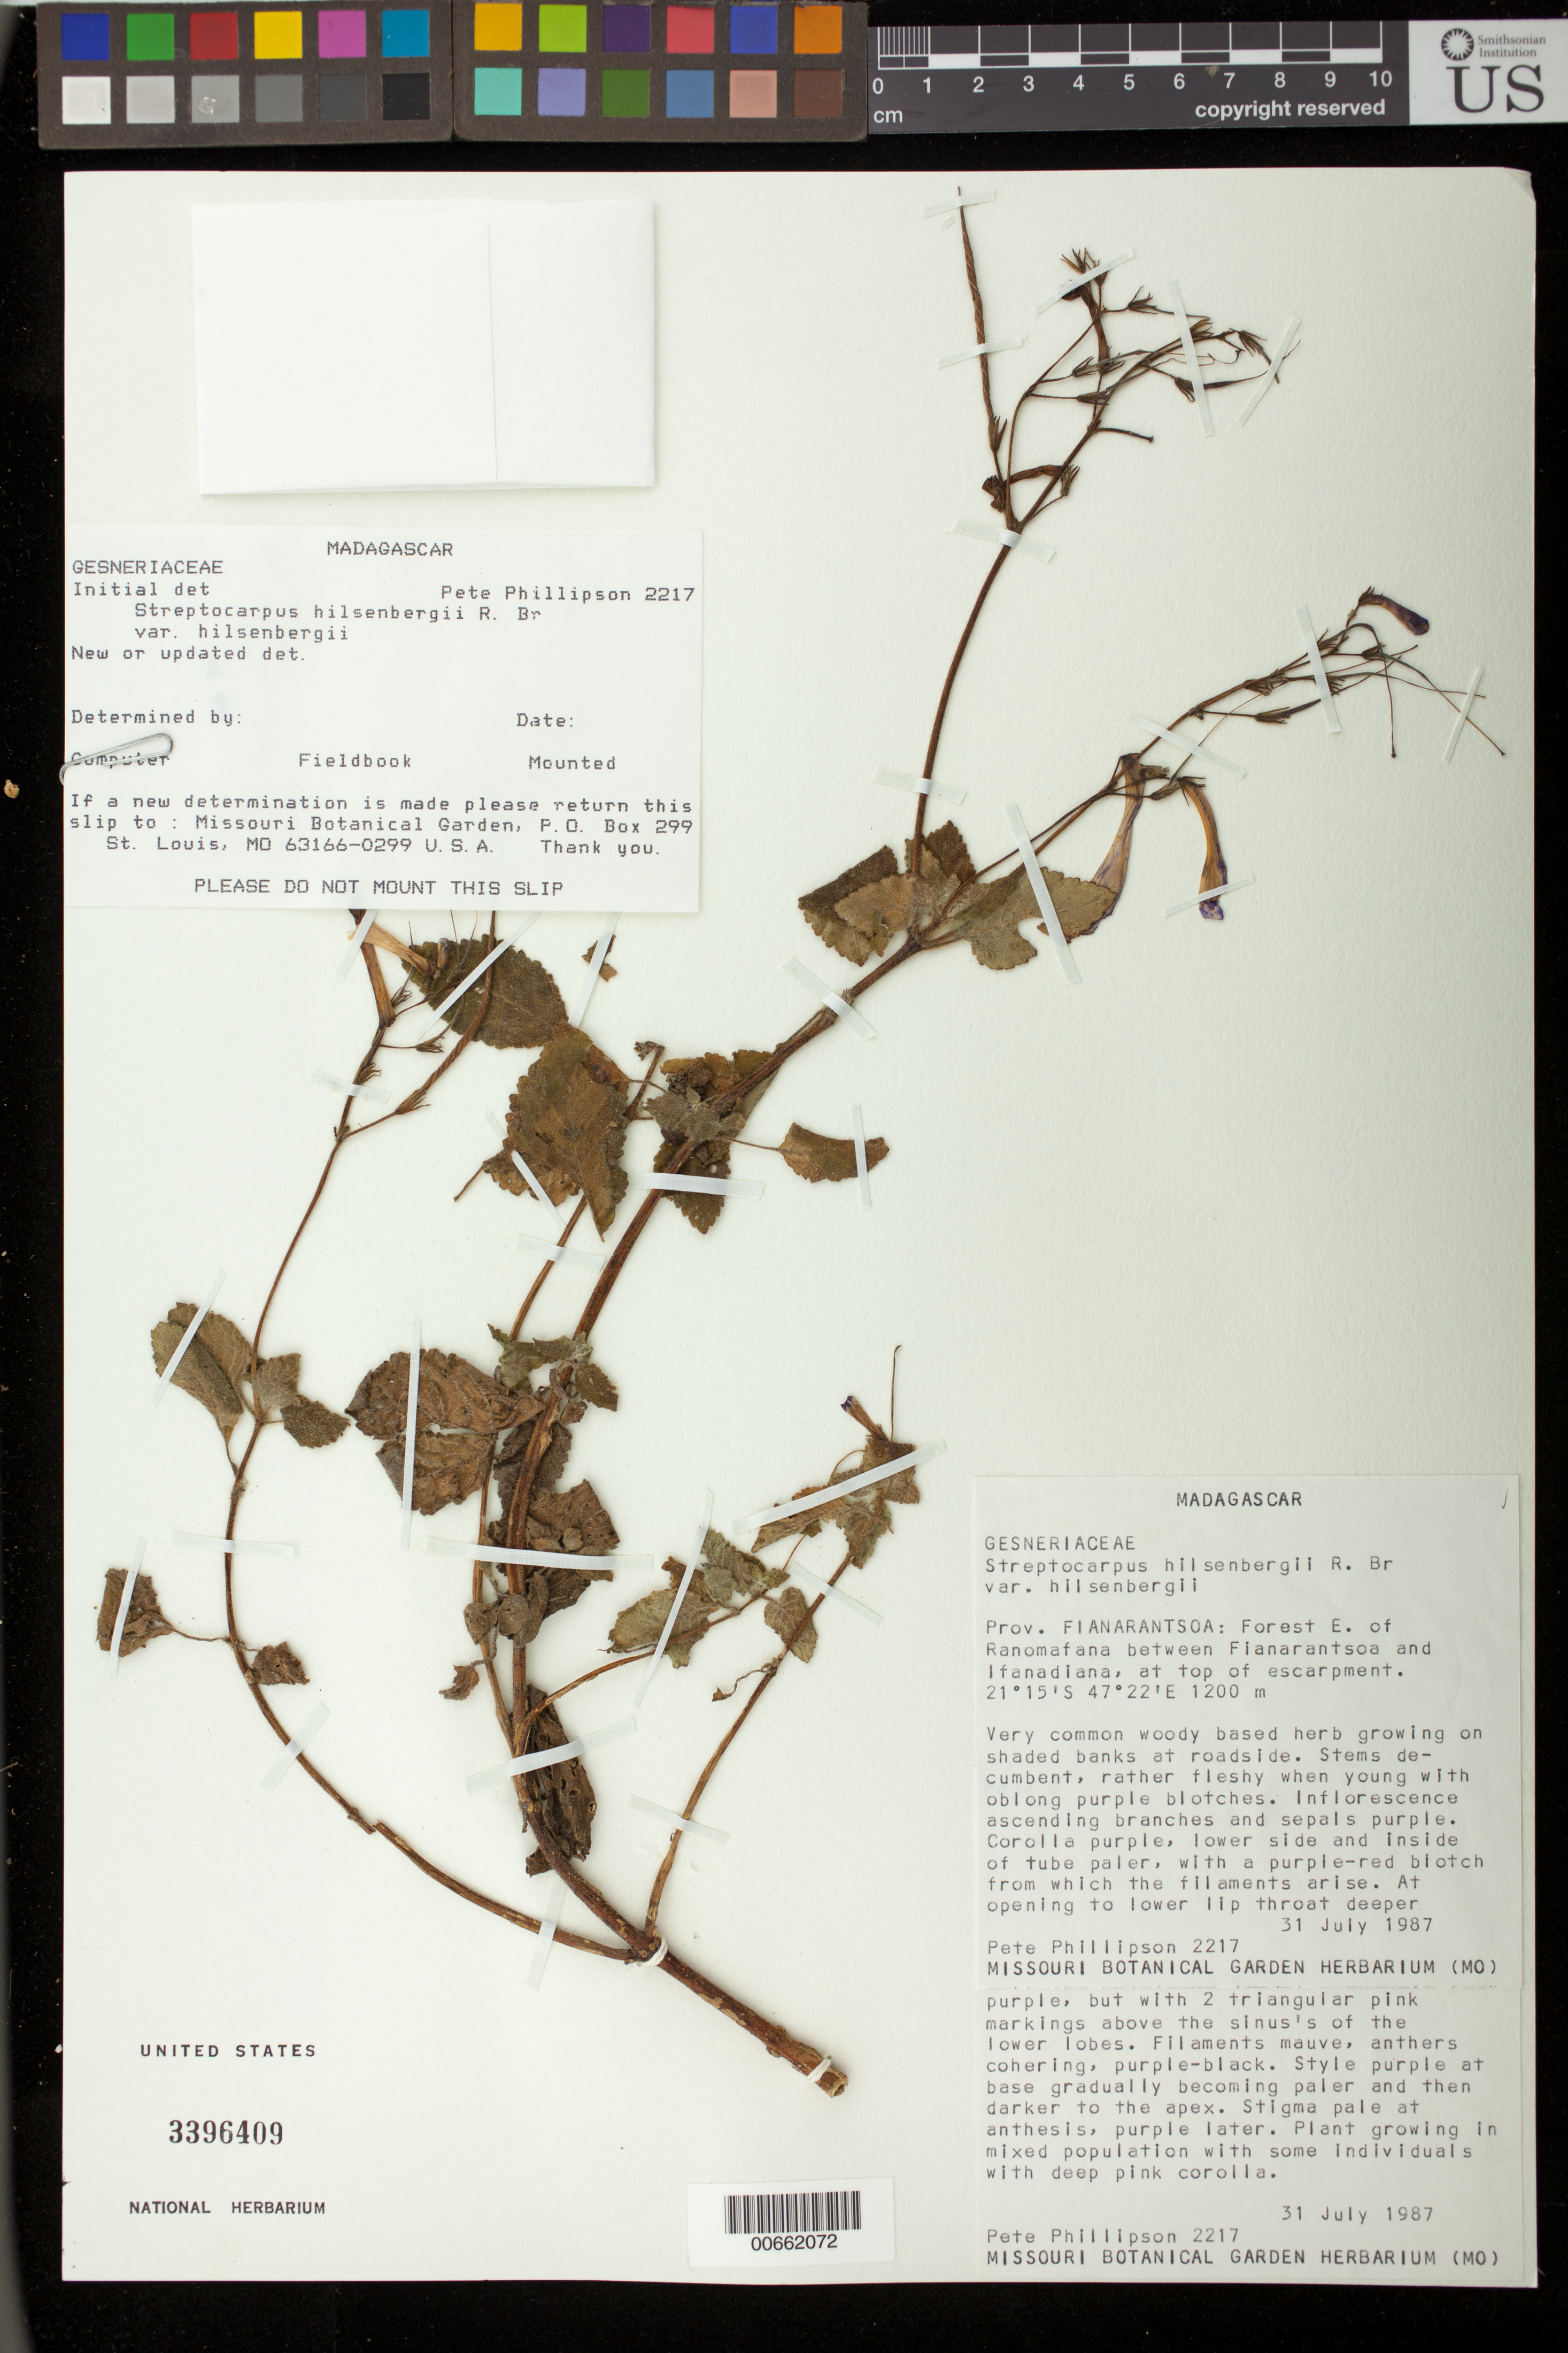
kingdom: Plantae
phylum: Tracheophyta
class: Magnoliopsida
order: Lamiales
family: Gesneriaceae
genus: Streptocarpus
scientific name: Streptocarpus hilsenbergii var. hilsenbergii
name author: R. Br.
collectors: P. B. Phillipson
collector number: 2217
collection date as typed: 31 Jul 1987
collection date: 1987-07-31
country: Madagascar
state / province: Haute Matsiatra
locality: Forest E of Ranomafana between Fianarantsoa and Ifanadiana, at top of escarpment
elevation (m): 1200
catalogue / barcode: US 3396409